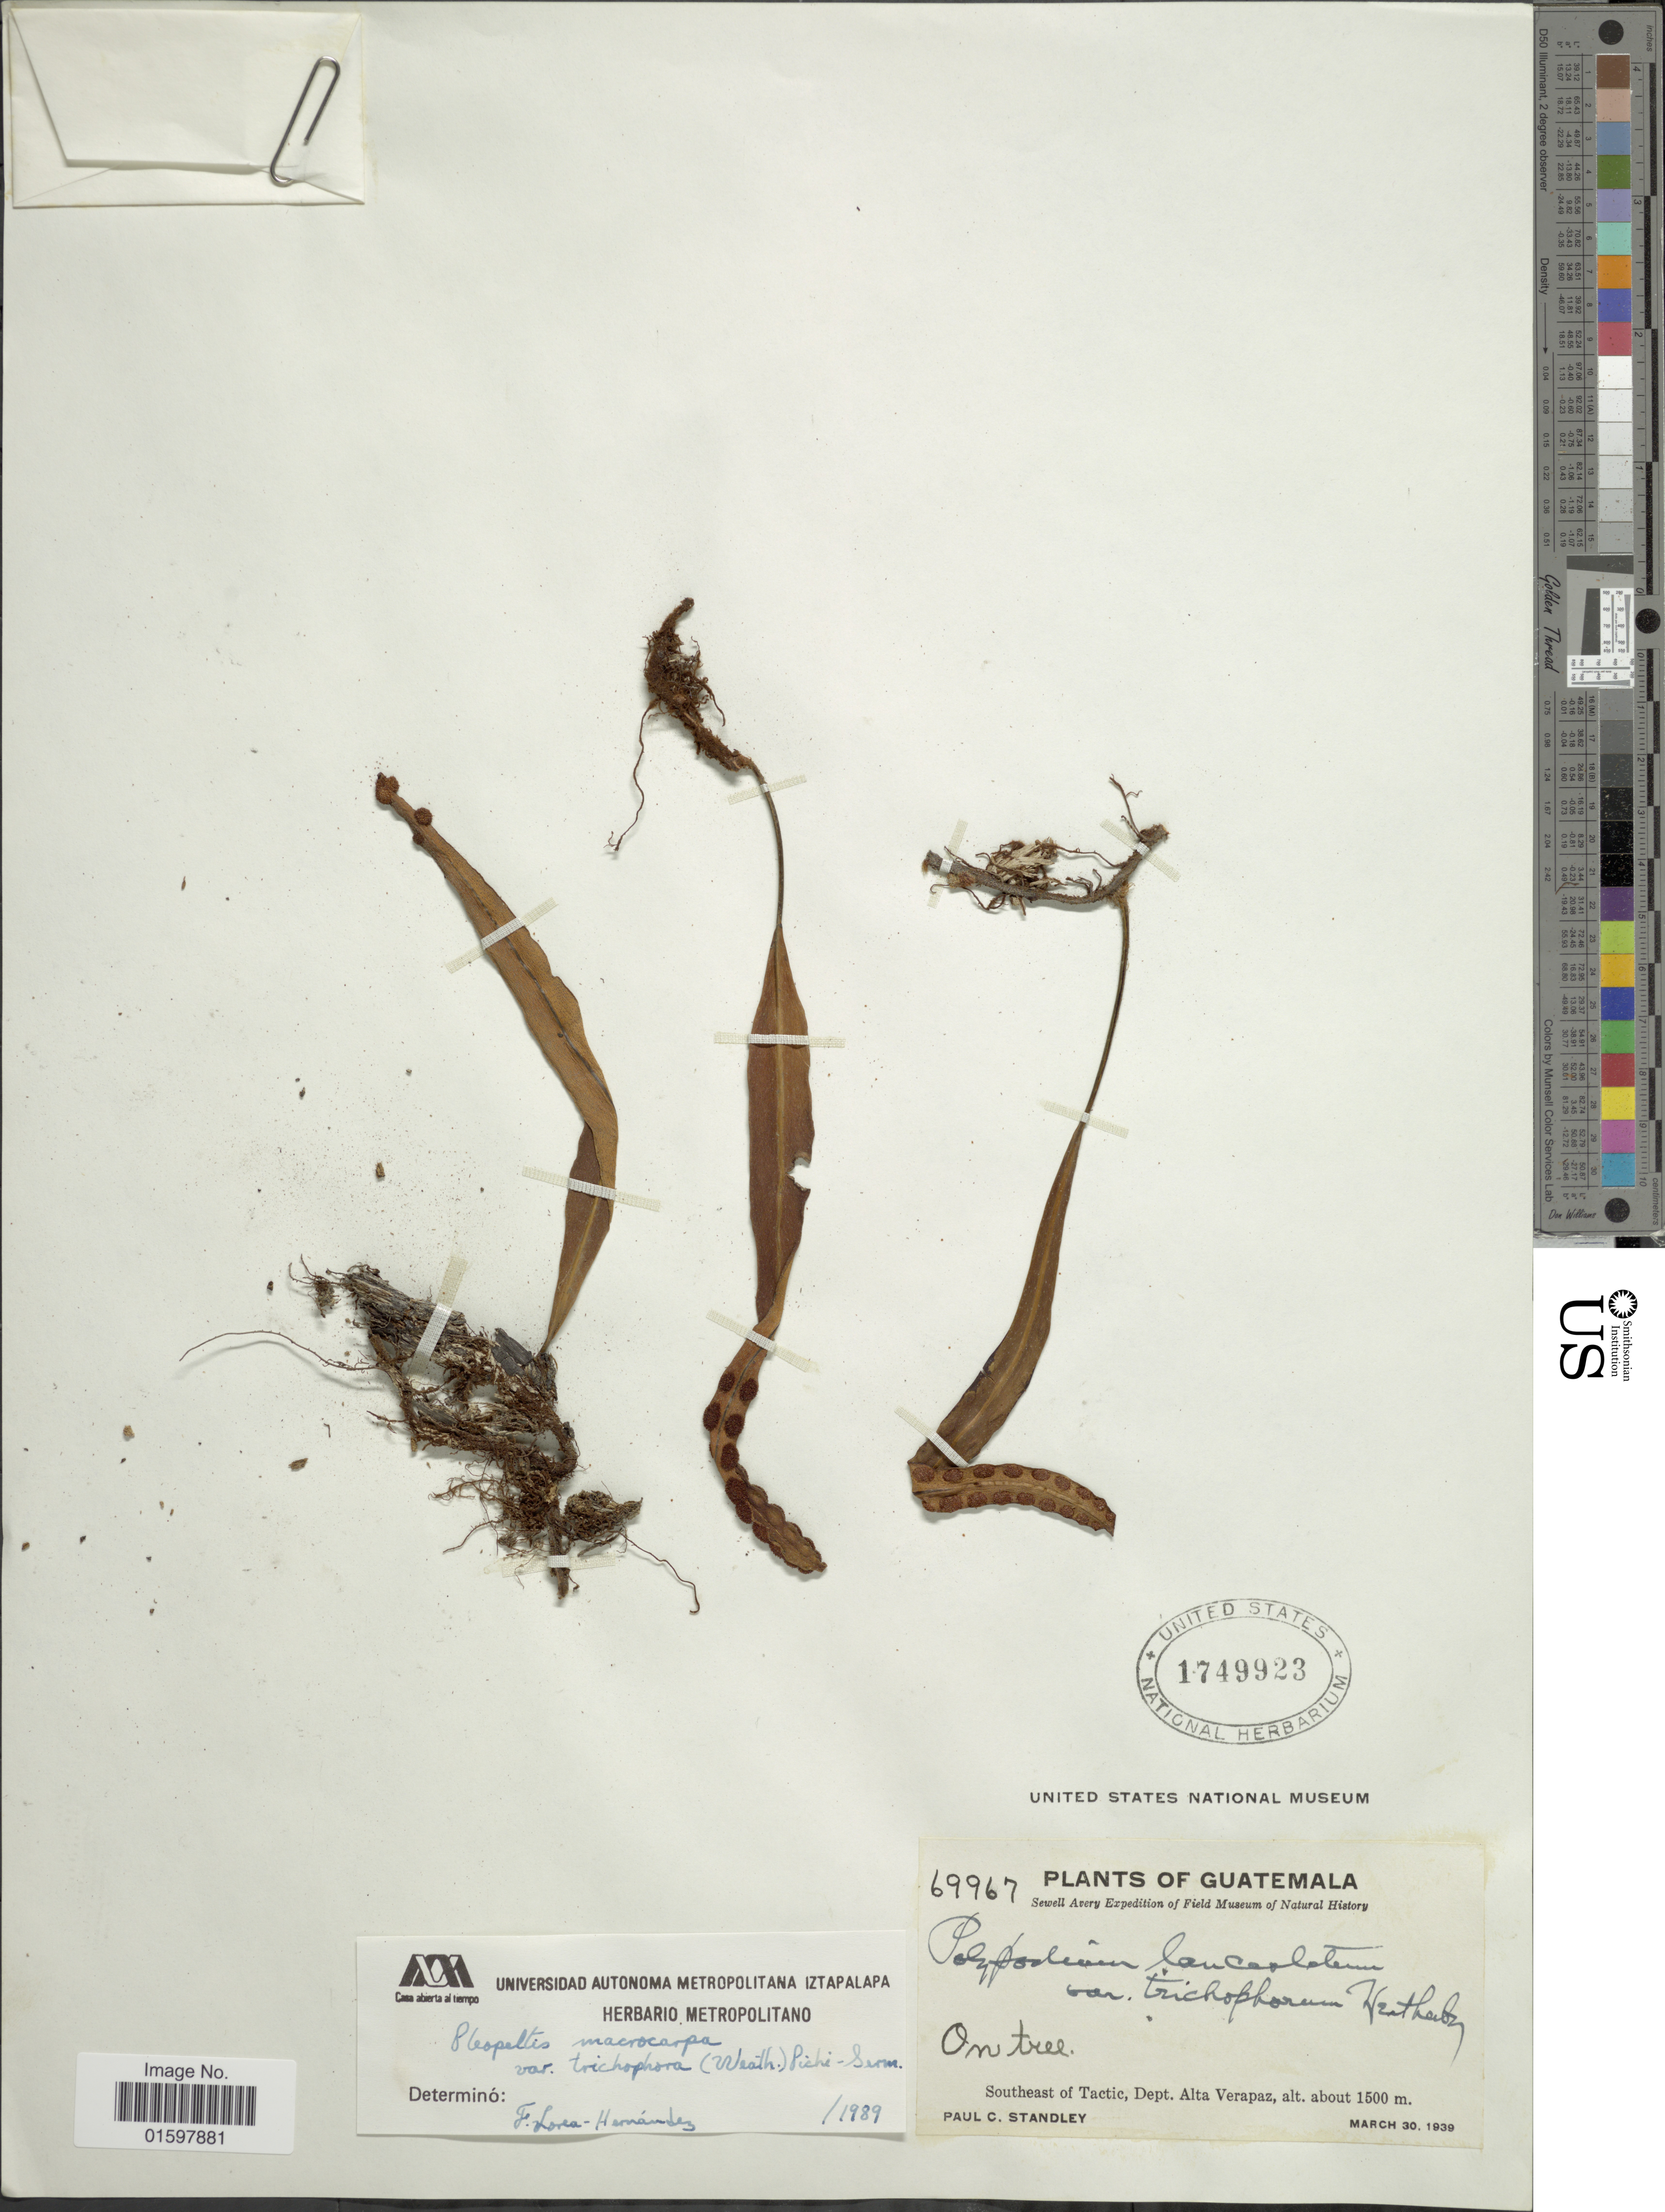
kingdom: Plantae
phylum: Tracheophyta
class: Polypodiopsida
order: Polypodiales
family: Polypodiaceae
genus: Pleopeltis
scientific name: Pleopeltis mexicana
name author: (Fée) Mickel & Beitel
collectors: P. C. Standley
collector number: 69967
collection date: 1939-03-30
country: Guatemala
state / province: Alta Verapaz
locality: Southeast of Tactic, Dept. Alta Verapaz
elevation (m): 1500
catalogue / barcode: US 1749923